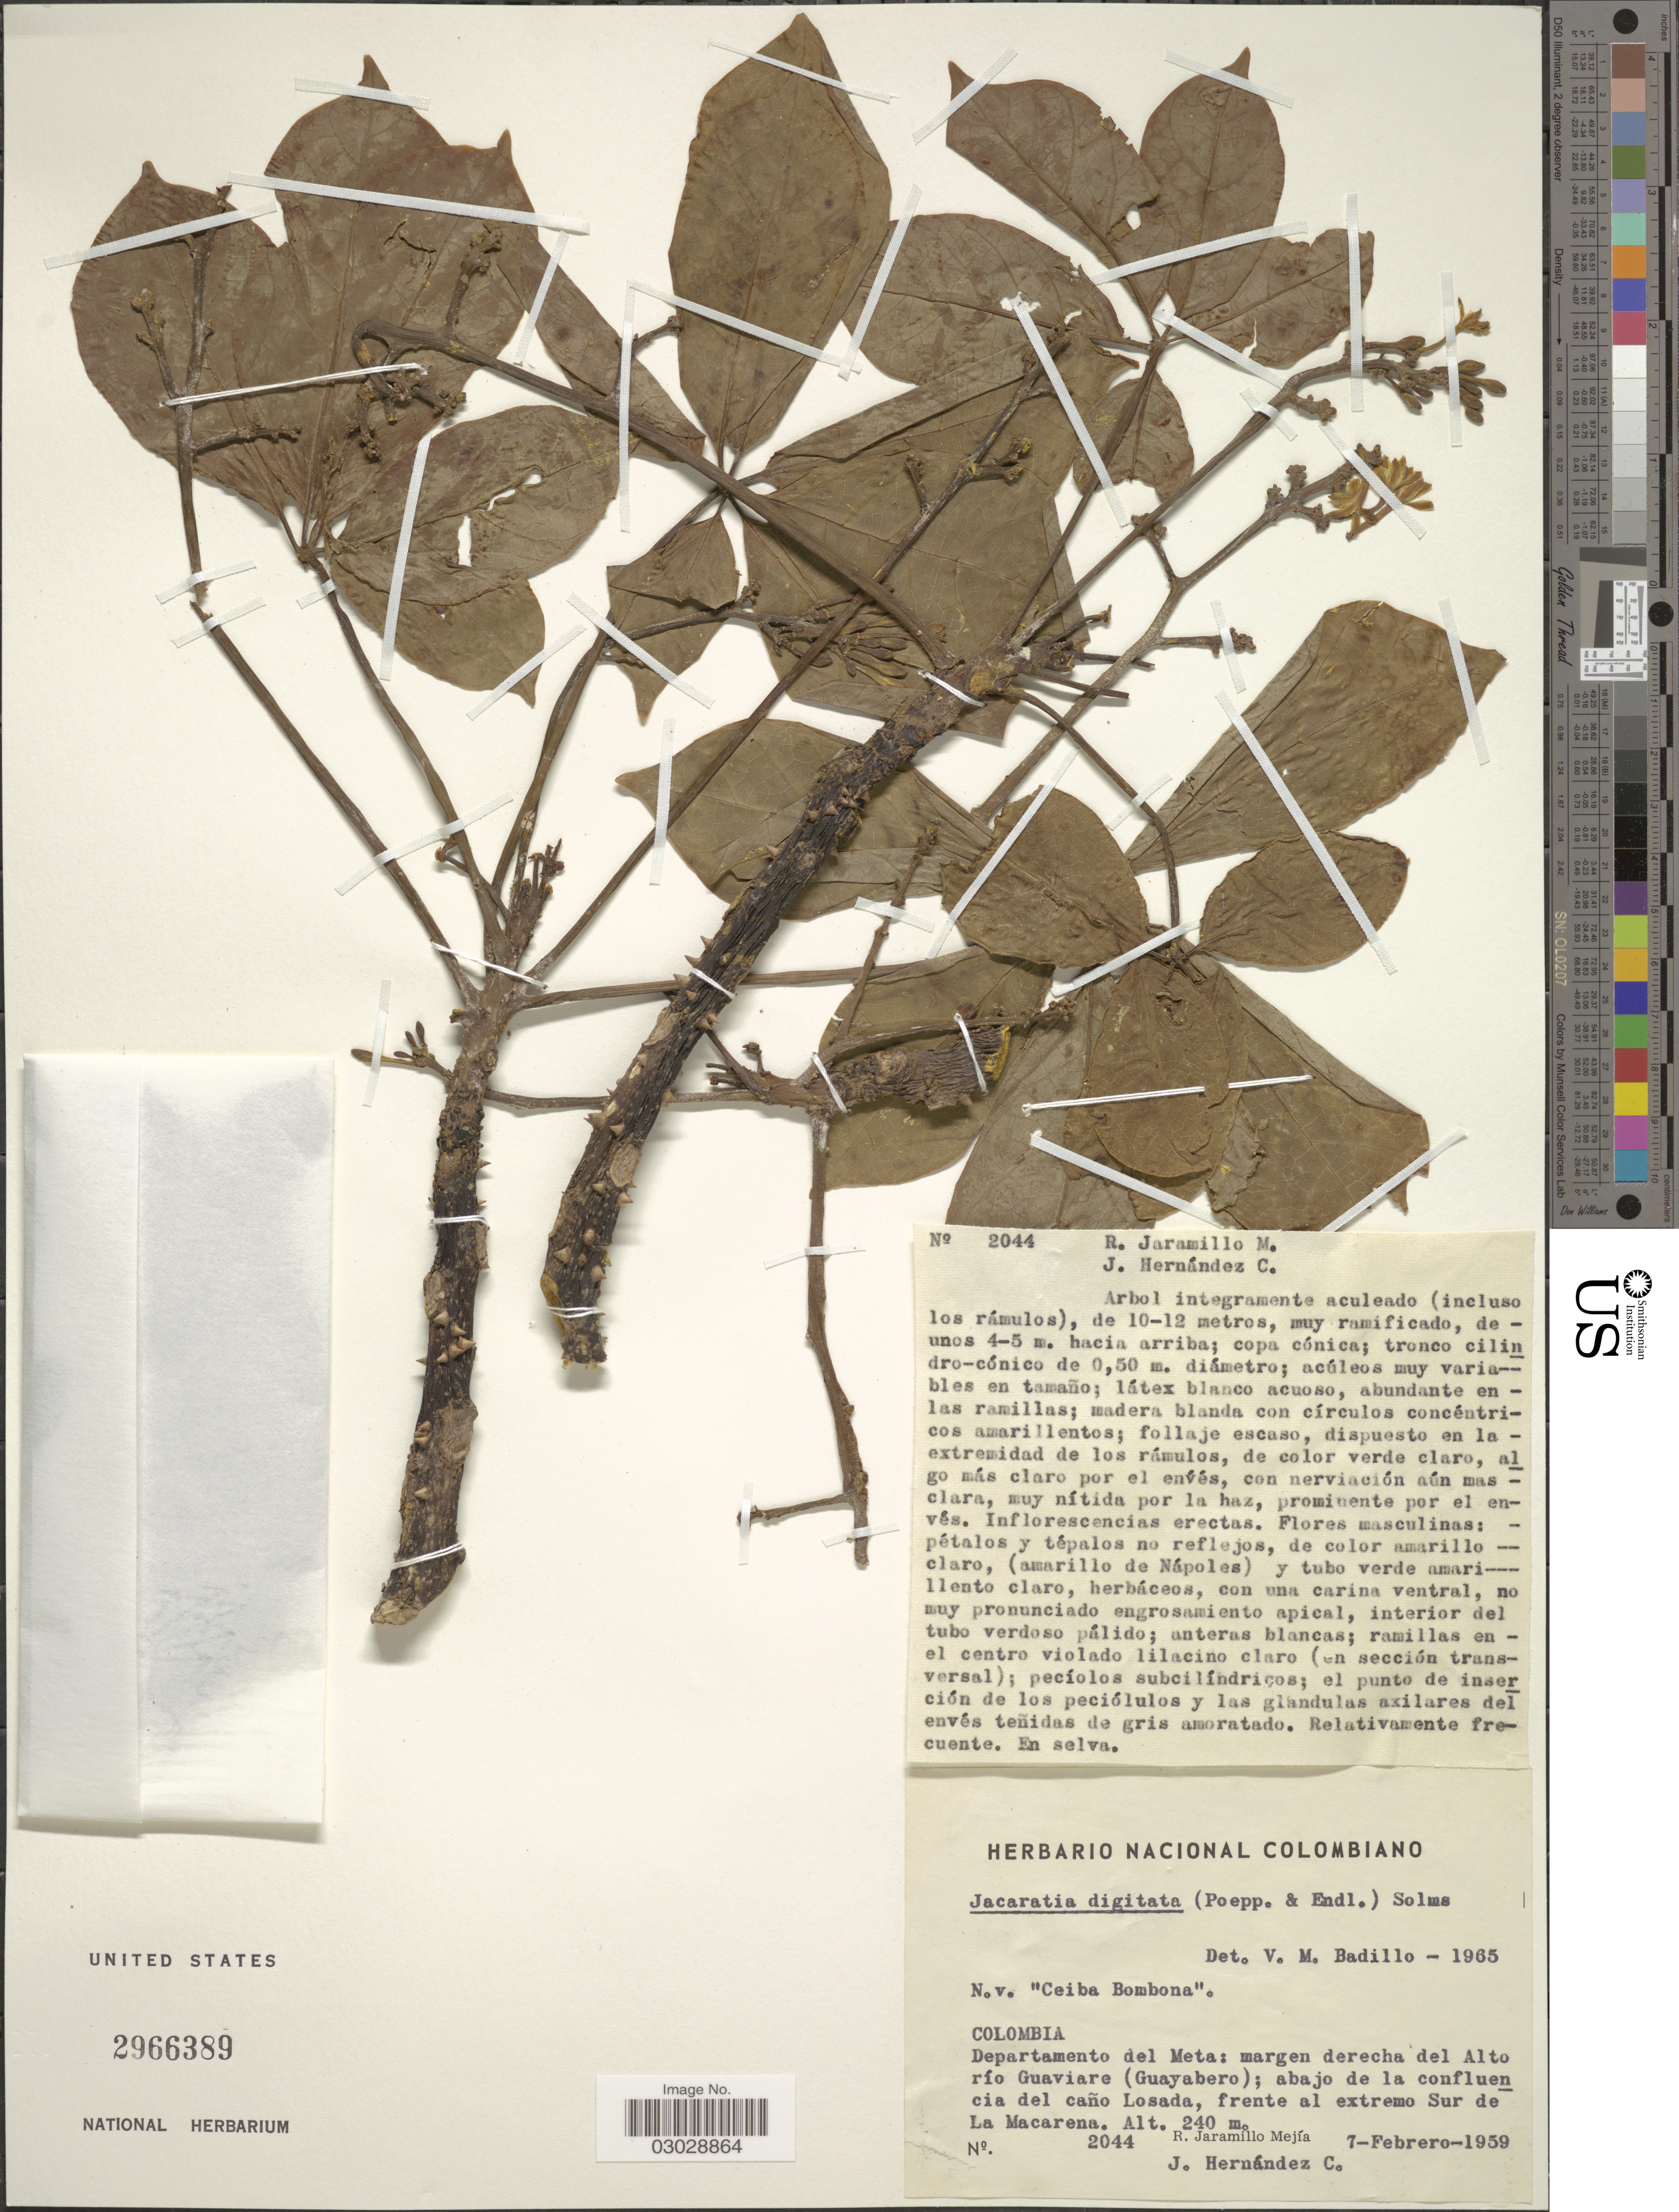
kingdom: Plantae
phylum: Tracheophyta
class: Magnoliopsida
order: Brassicales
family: Caricaceae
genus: Jacaratia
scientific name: Jacaratia digitata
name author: (Poepp. & Endl.) Solms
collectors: R. Jaramillo M. & J. Hernandez Camacho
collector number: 2044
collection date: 1959-02-07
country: Colombia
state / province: Meta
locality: Departamento del Meta: margen derecha del Alto río Guaviare (Guayabero); abajo de la confluencia del caño Losada, frente al extremo Sur de La Macarena.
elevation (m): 240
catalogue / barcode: US 2966389